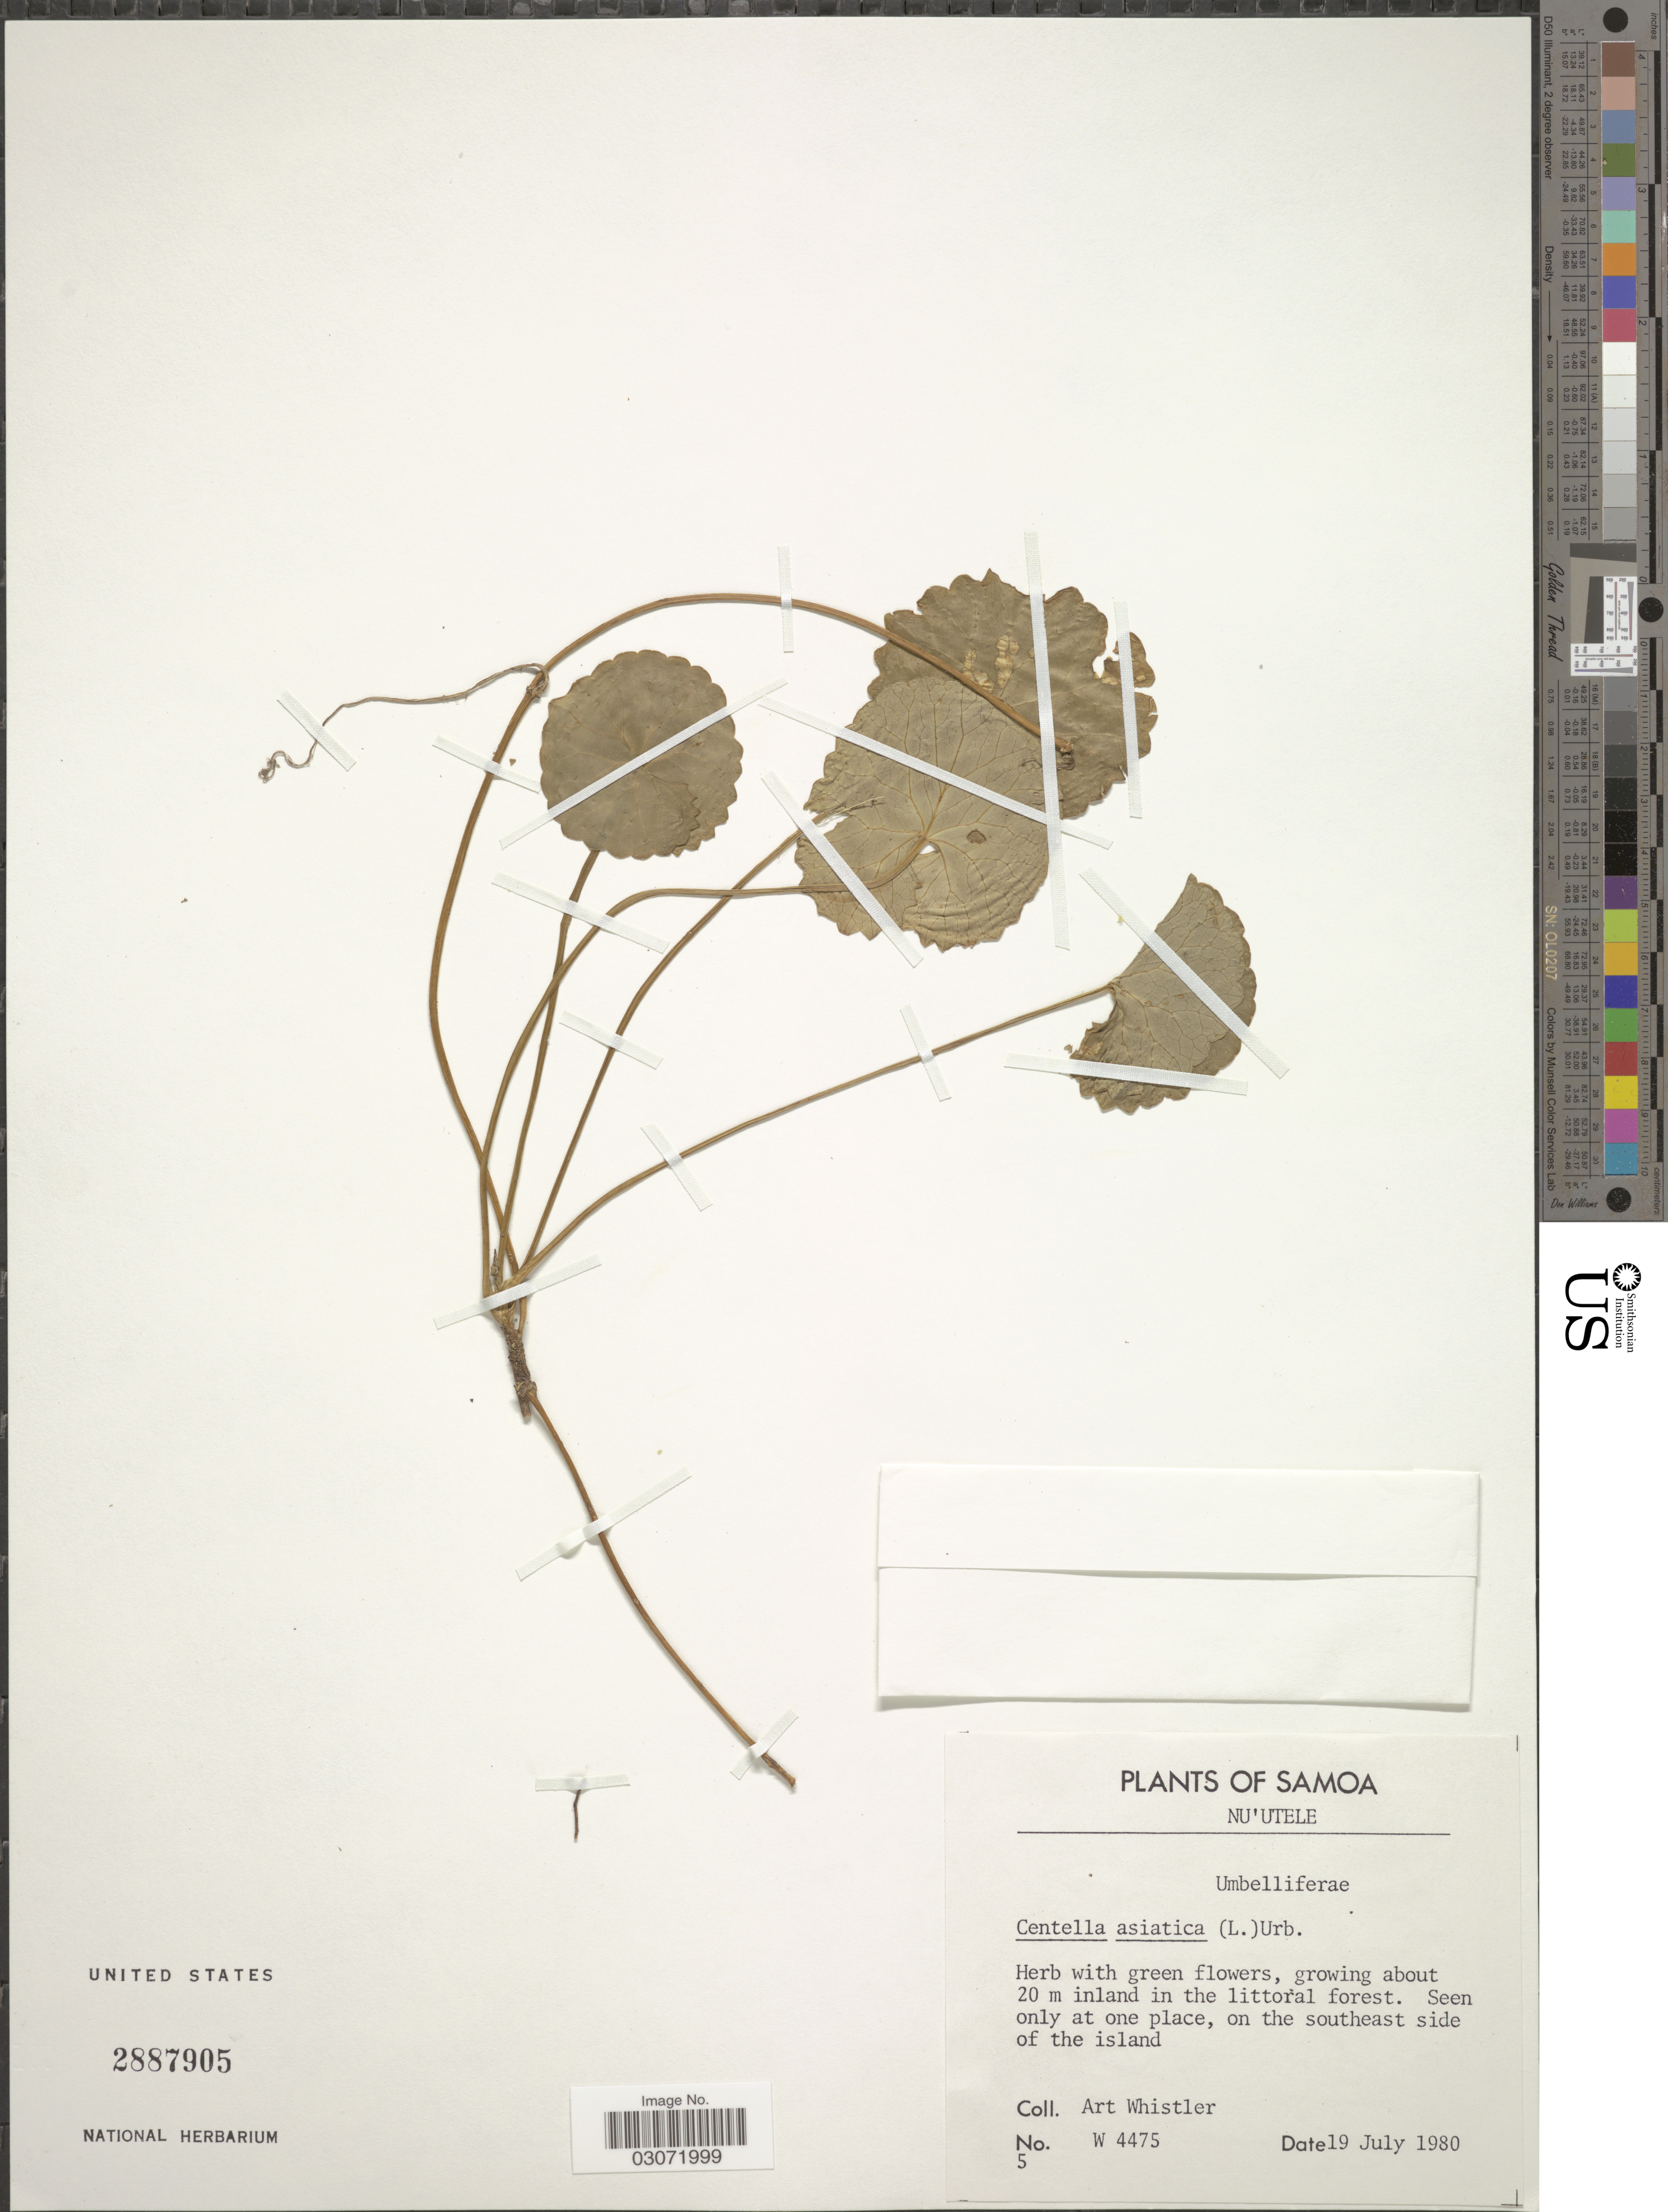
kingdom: Plantae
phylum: Tracheophyta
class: Magnoliopsida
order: Apiales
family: Apiaceae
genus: Centella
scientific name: Centella asiatica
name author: (L.) Urb.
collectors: A. Whistler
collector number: W4475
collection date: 1980-07-19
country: Samoa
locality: Samoa. Nu'utele. On the southeast side of the island.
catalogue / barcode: US 2887905